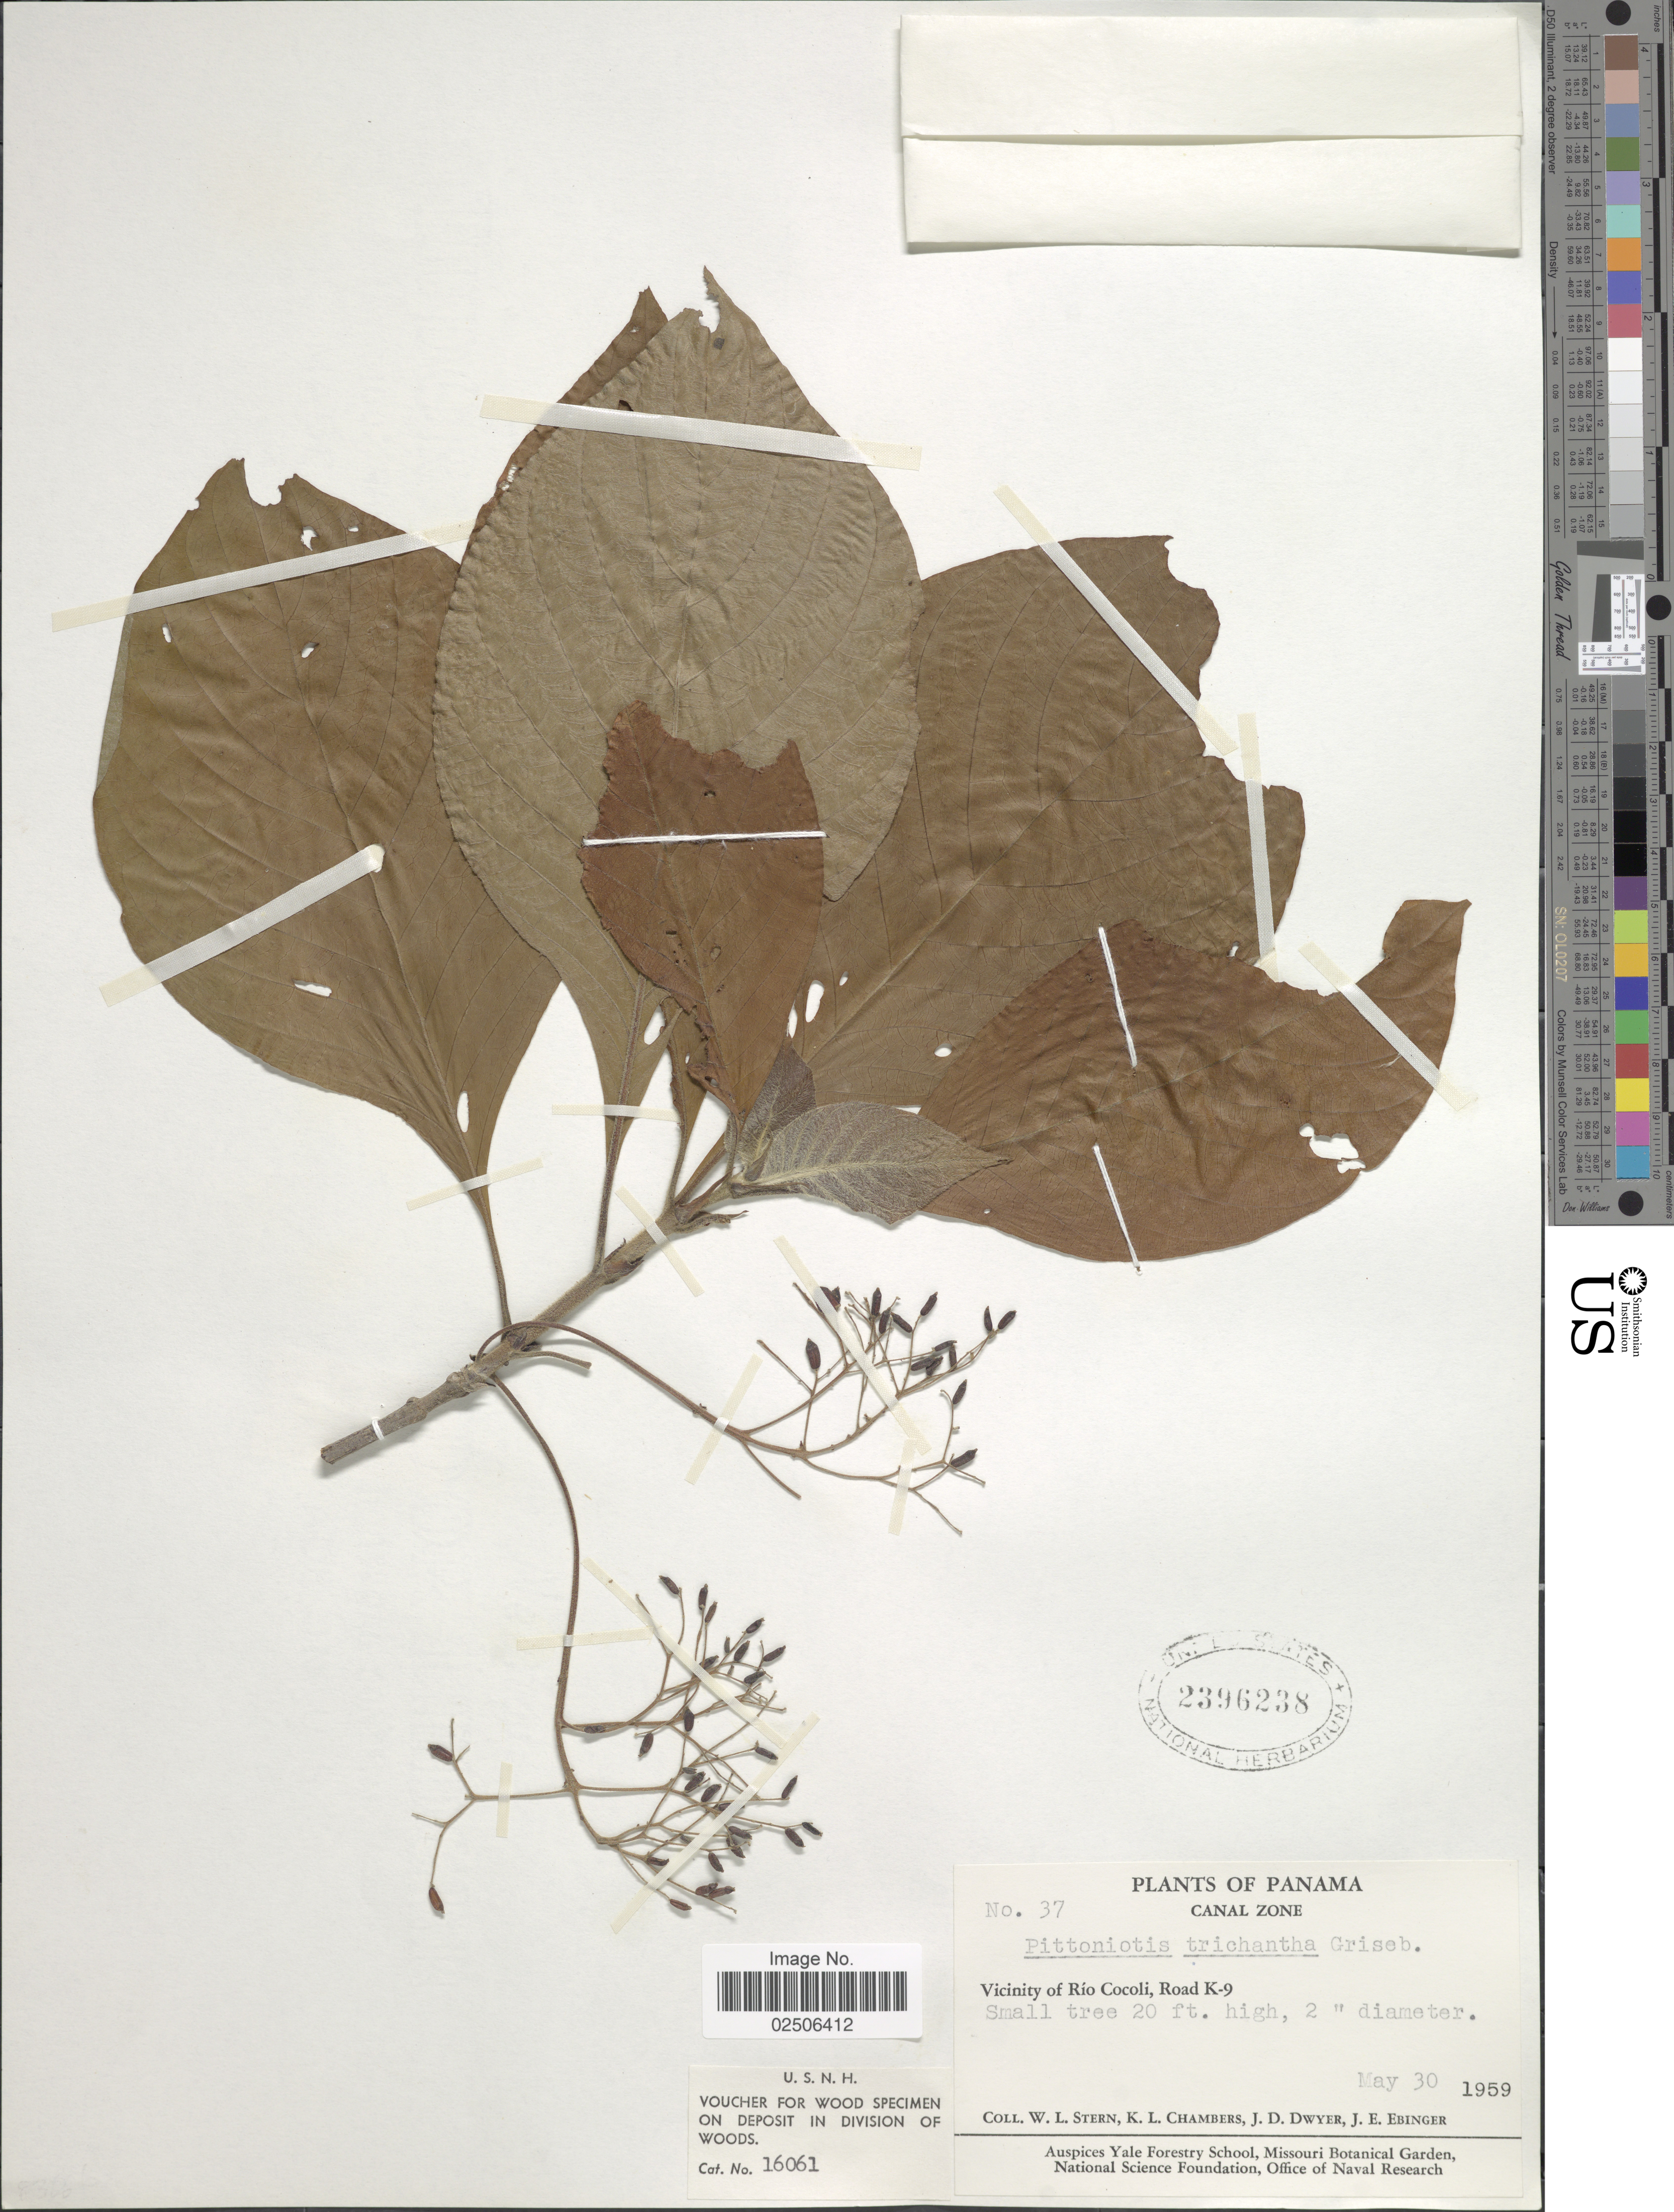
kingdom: Plantae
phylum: Tracheophyta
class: Magnoliopsida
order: Gentianales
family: Rubiaceae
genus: Pittoniotis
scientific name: Pittoniotis trichantha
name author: Griseb.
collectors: W. L. Stern, K. Chambers, J. D. Dwyer & J. Ebinger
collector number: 37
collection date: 1959-05-30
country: Panama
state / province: Panamá Oeste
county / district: Canal Zone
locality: Vicinity of Rio Cocoli, Road K-9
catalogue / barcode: US 2396238